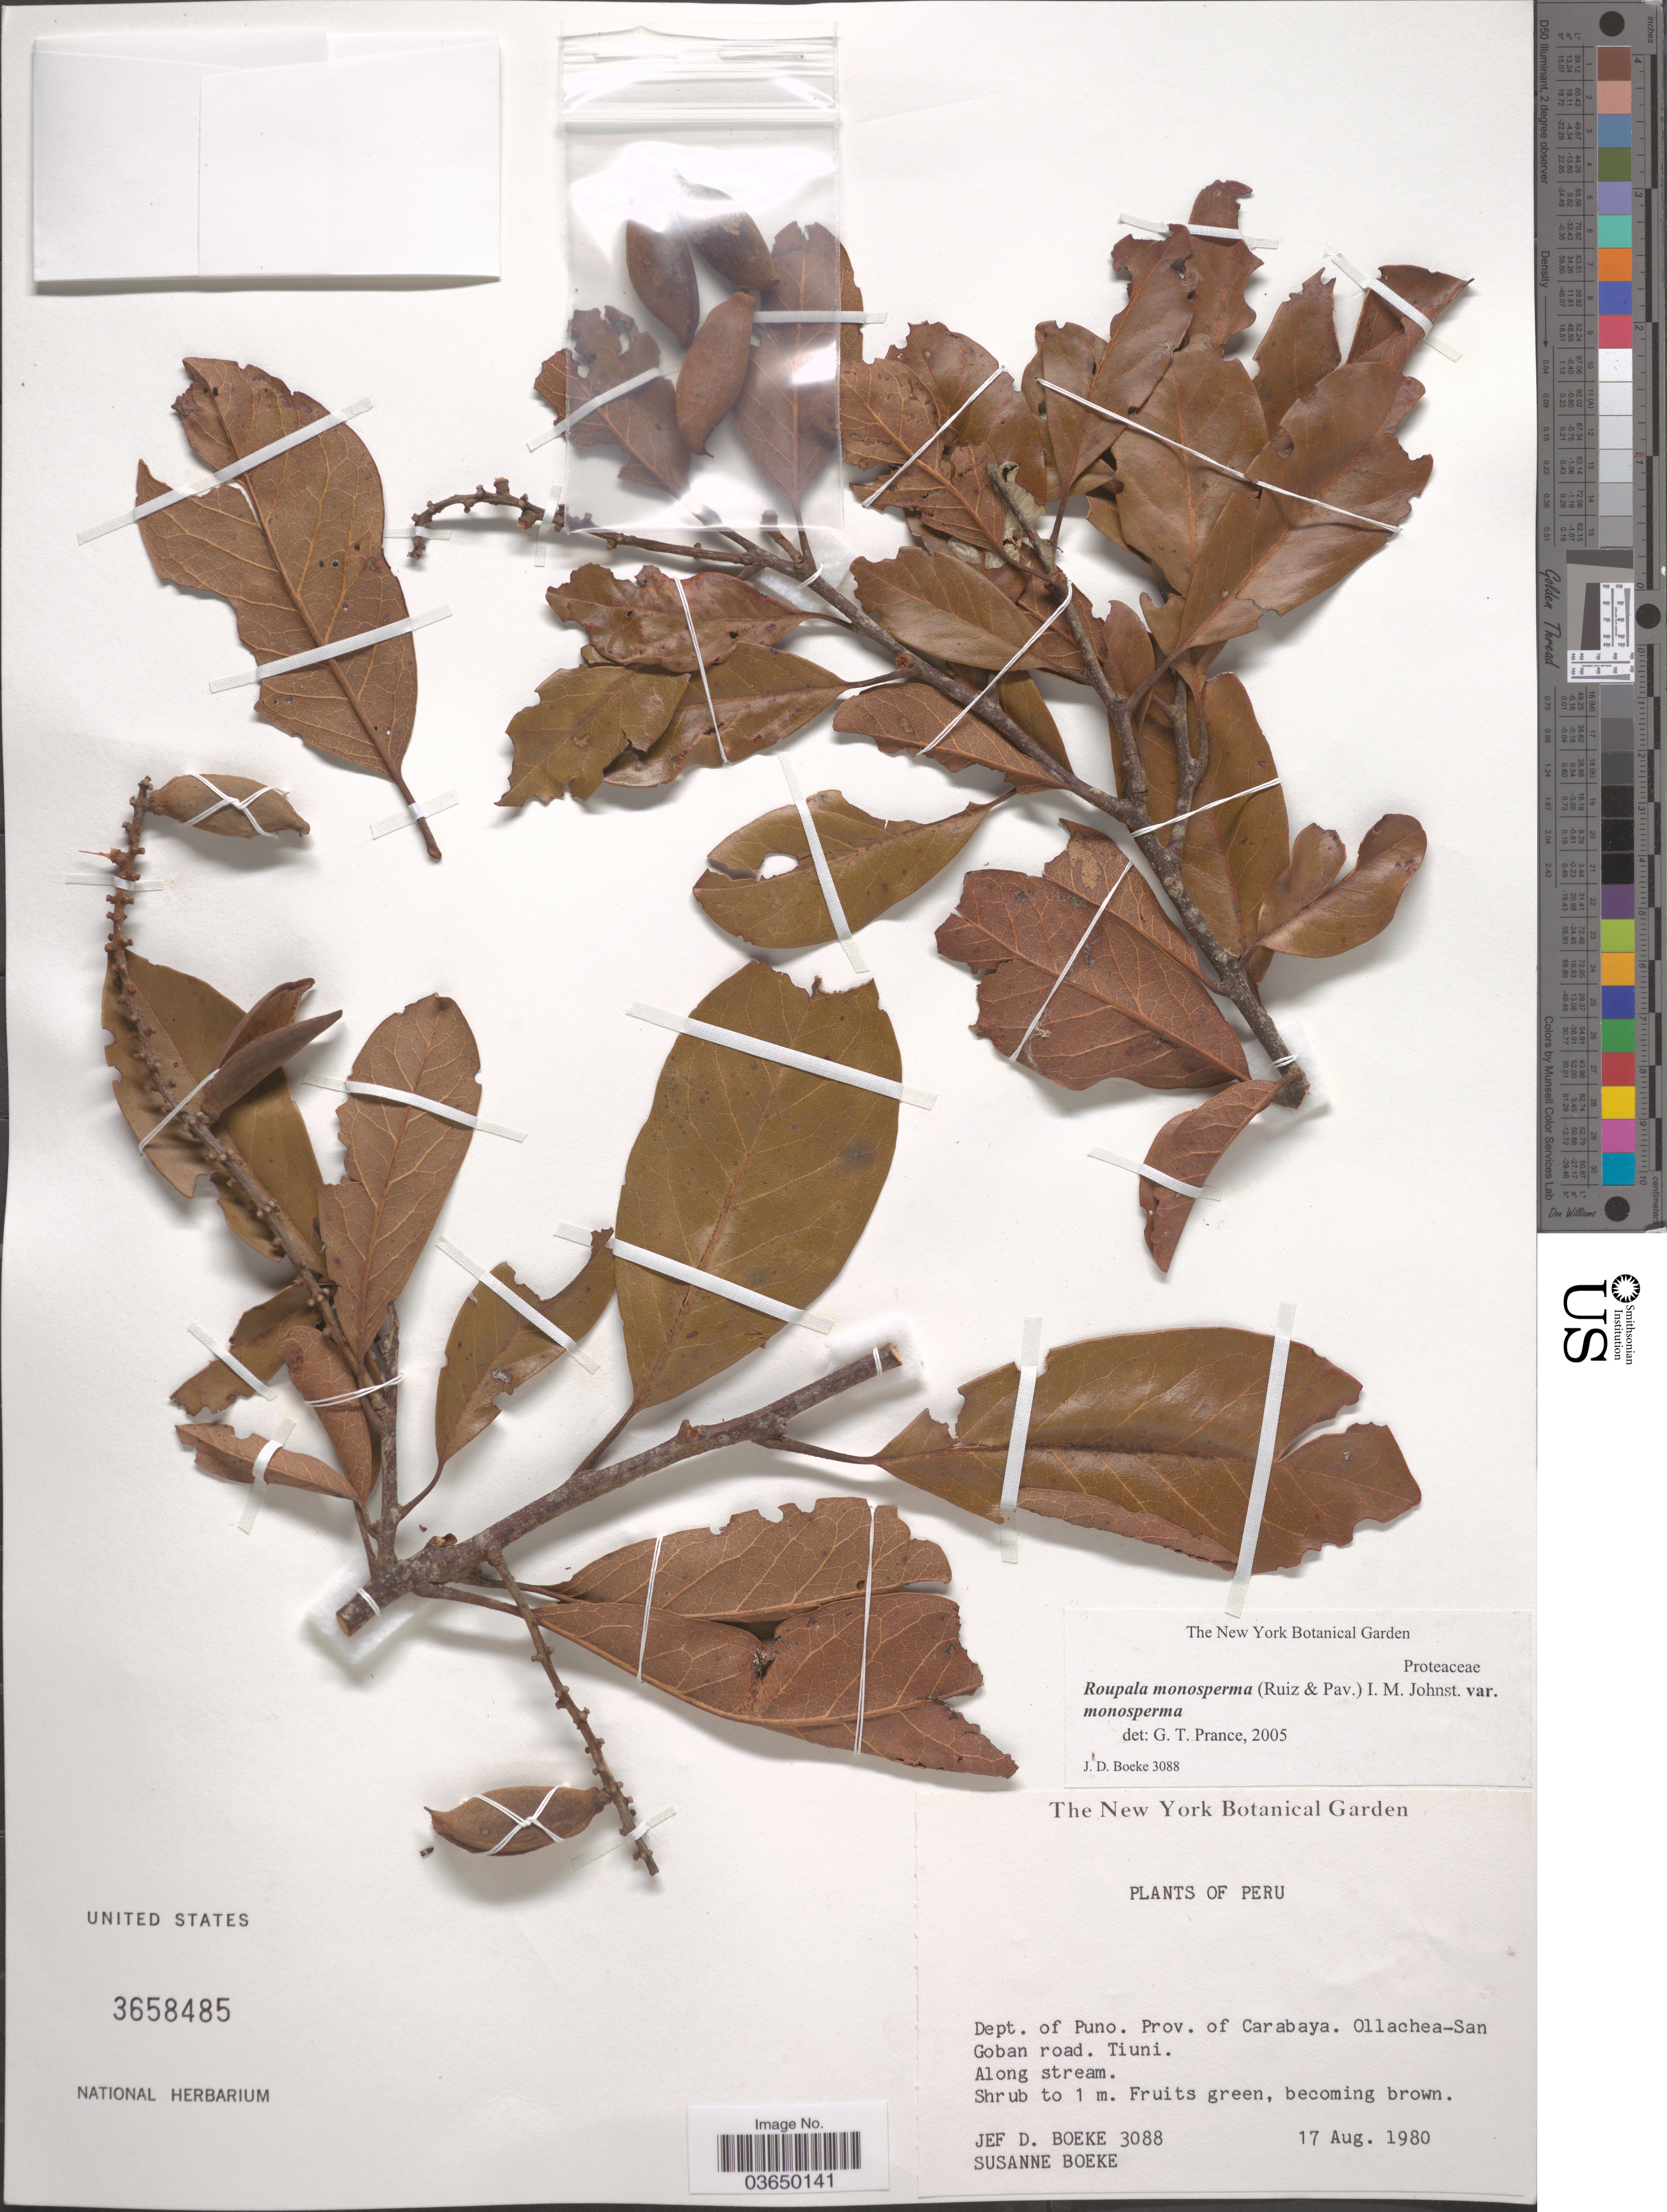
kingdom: Plantae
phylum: Tracheophyta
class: Magnoliopsida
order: Proteales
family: Proteaceae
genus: Roupala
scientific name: Roupala monosperma var. monosperma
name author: (Ruiz & Pav.) I.M. Johnst.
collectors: J. Boeke & S. Boeke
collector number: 3088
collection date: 1980-08-17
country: Peru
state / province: Puno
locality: Dept. of Puno. Prov. of Carabaya. Ollachea-San Goban road. Tiuni.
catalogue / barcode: US 3658485